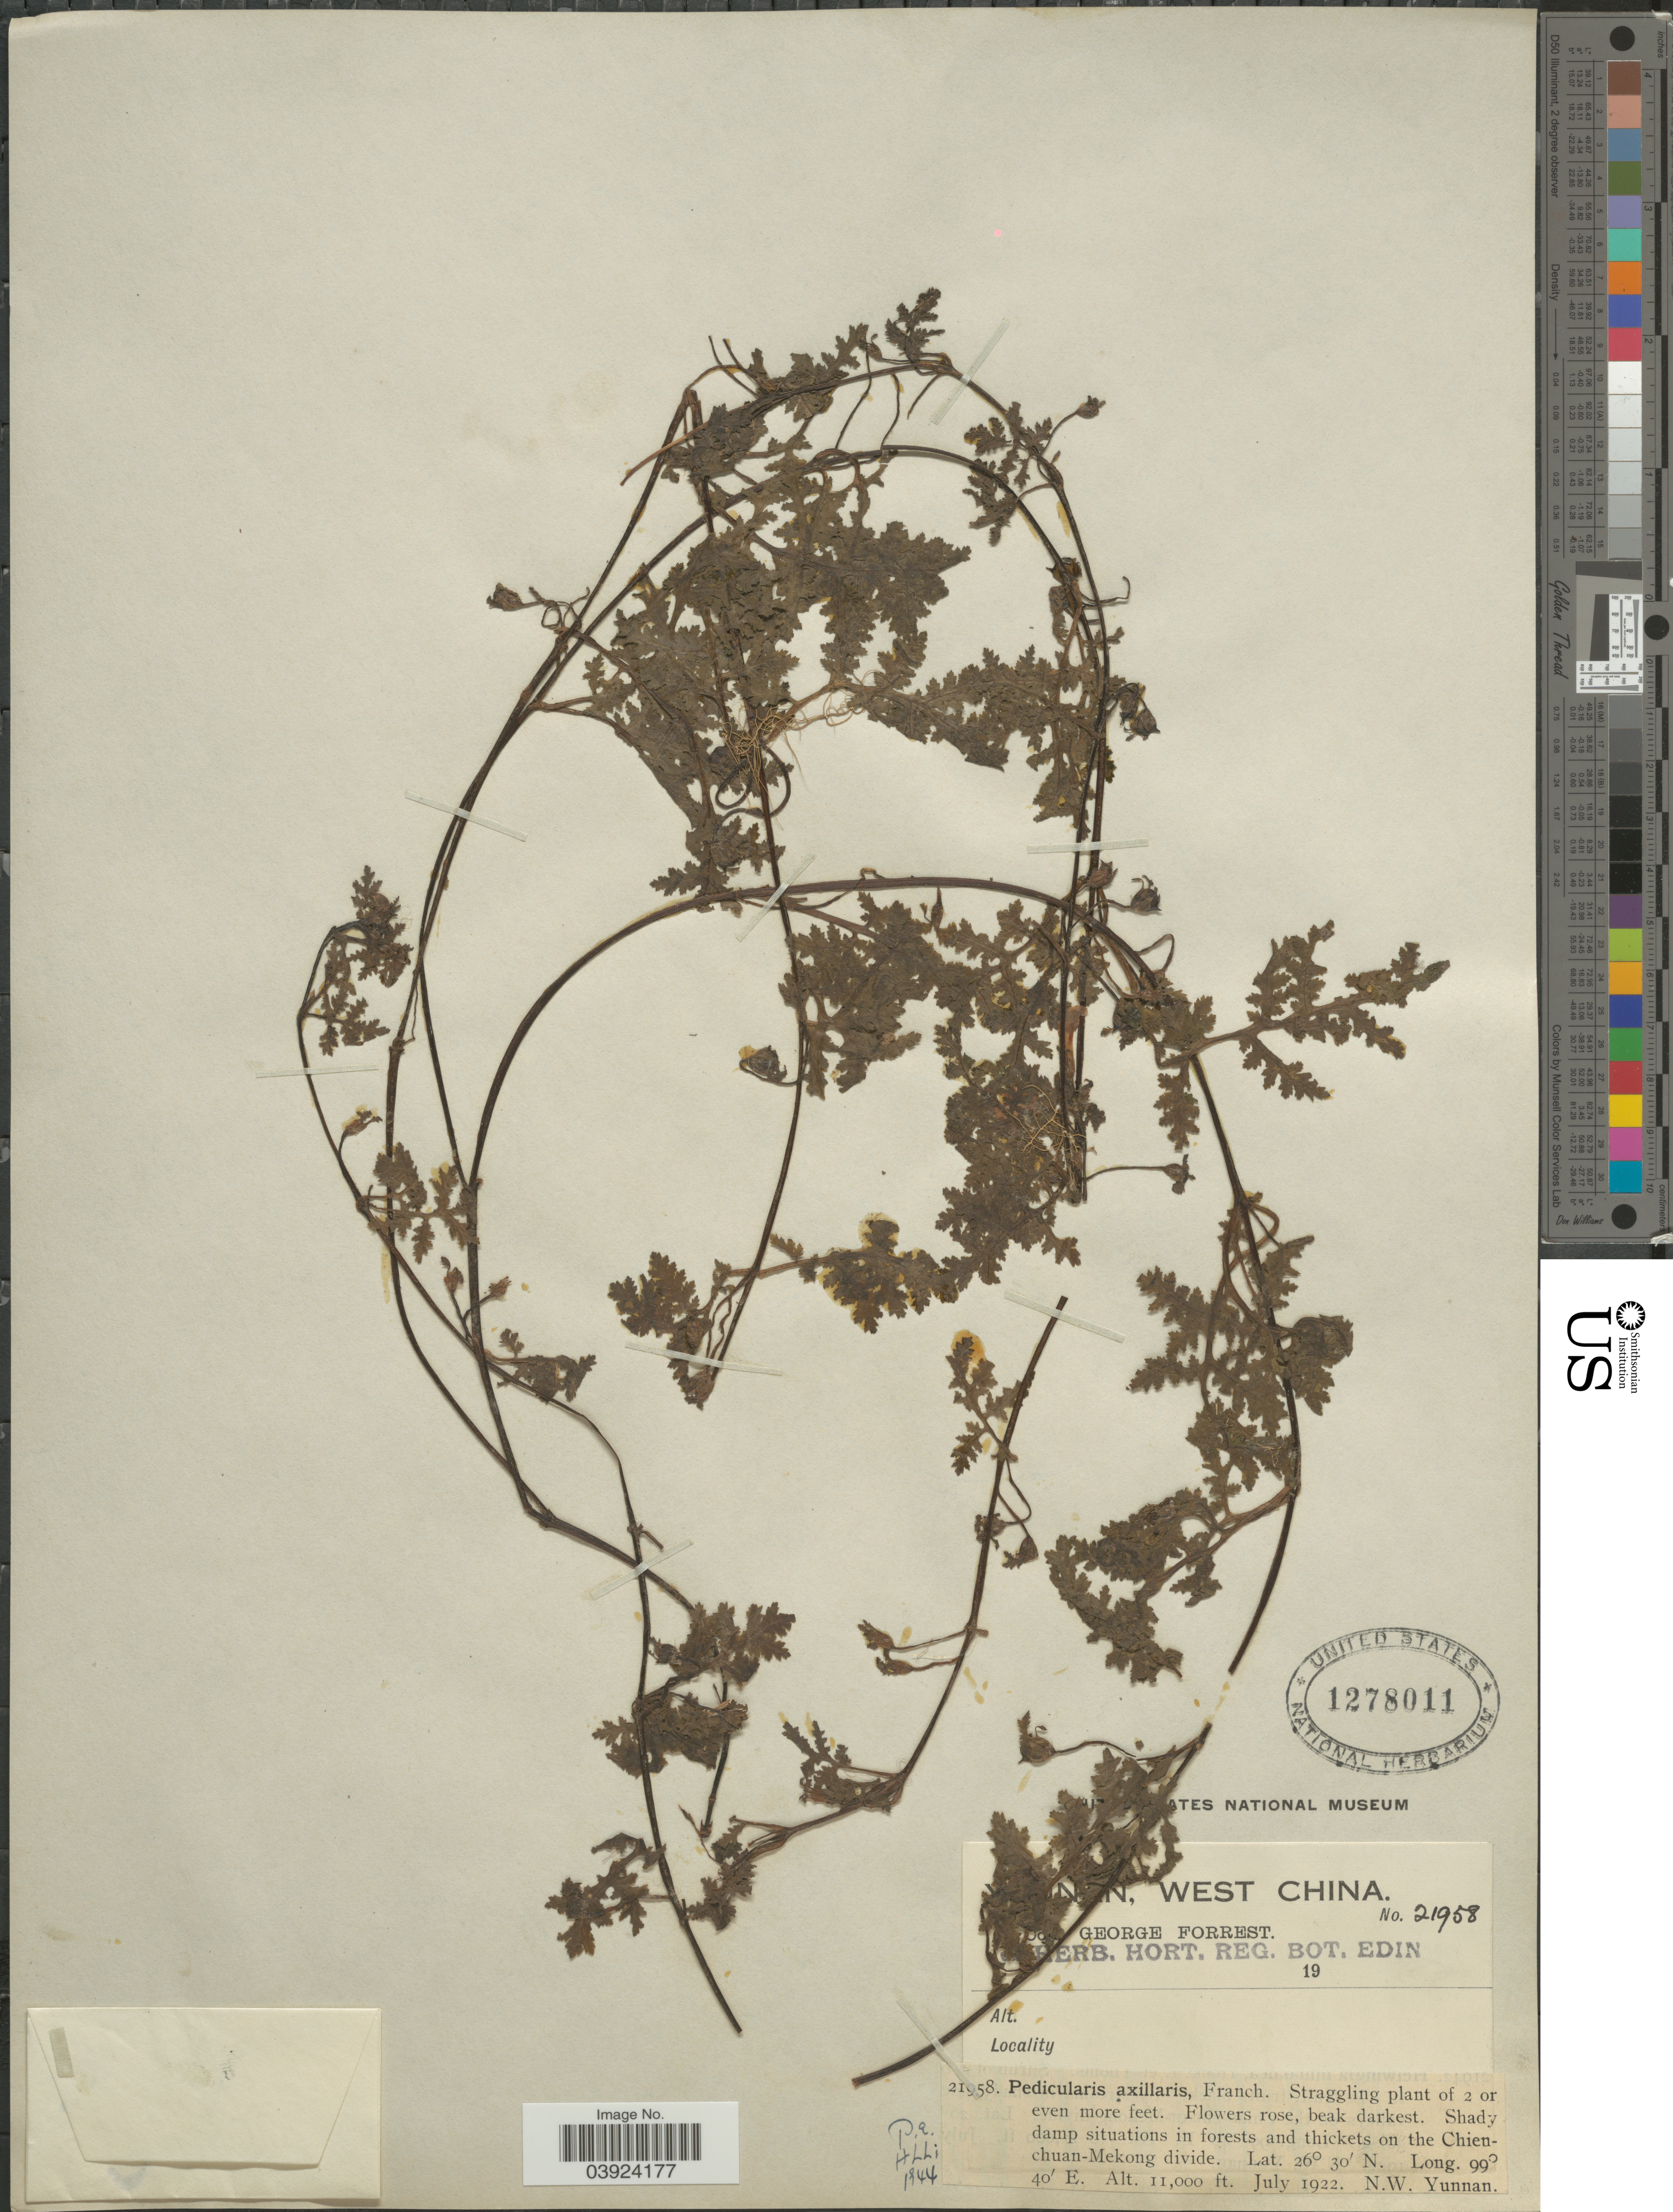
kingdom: Plantae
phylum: Tracheophyta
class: Magnoliopsida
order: Lamiales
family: Orobanchaceae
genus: Pedicularis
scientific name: Pedicularis axillaris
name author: Franch. ex Maxim.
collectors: G. Forrest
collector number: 21958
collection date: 1922-07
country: China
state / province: Yunnan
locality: West China. Shady damp situations in forests and thickets on the Chien-chuan-Mekong divide. N.W. Yunnan.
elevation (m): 3353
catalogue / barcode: US 1278011